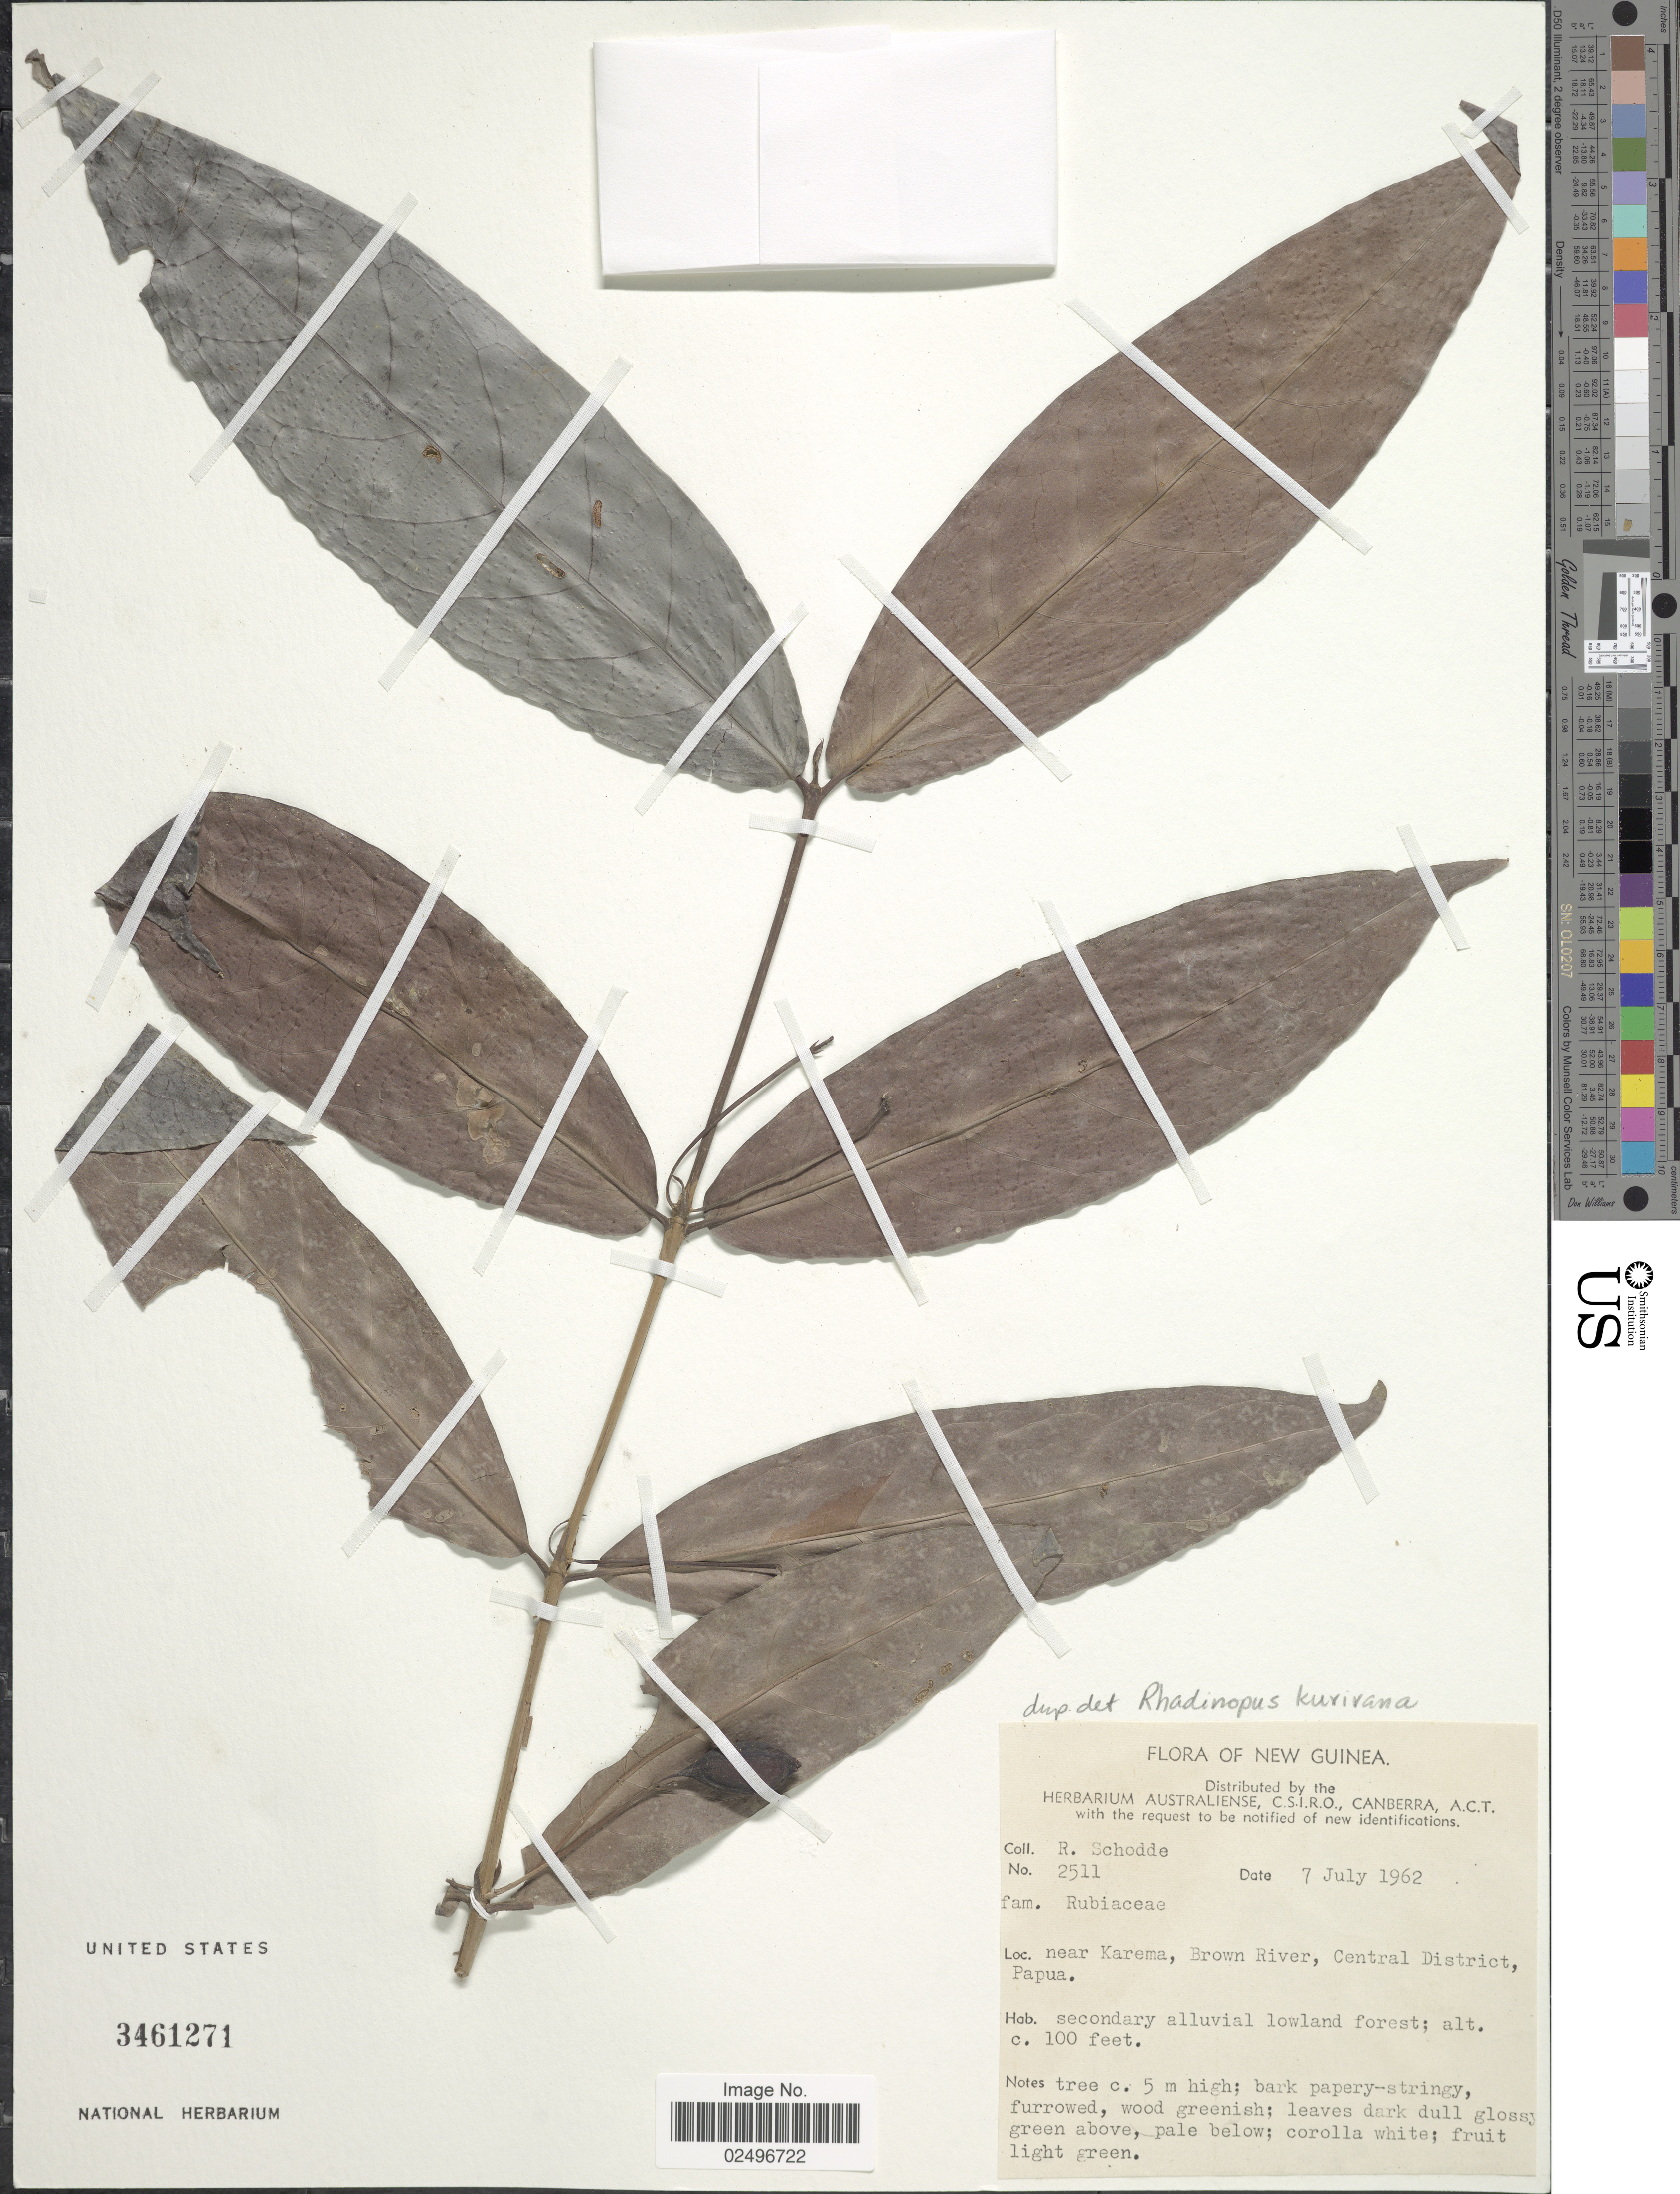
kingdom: Plantae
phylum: Tracheophyta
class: Magnoliopsida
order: Gentianales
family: Rubiaceae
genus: Rhadinopus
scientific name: Rhadinopus sp.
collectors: R. Schodde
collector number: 2511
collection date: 1962-07-07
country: Papua New Guinea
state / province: Central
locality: New Guinea. Near Karema, brown River, Papua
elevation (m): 30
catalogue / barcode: US 3461271